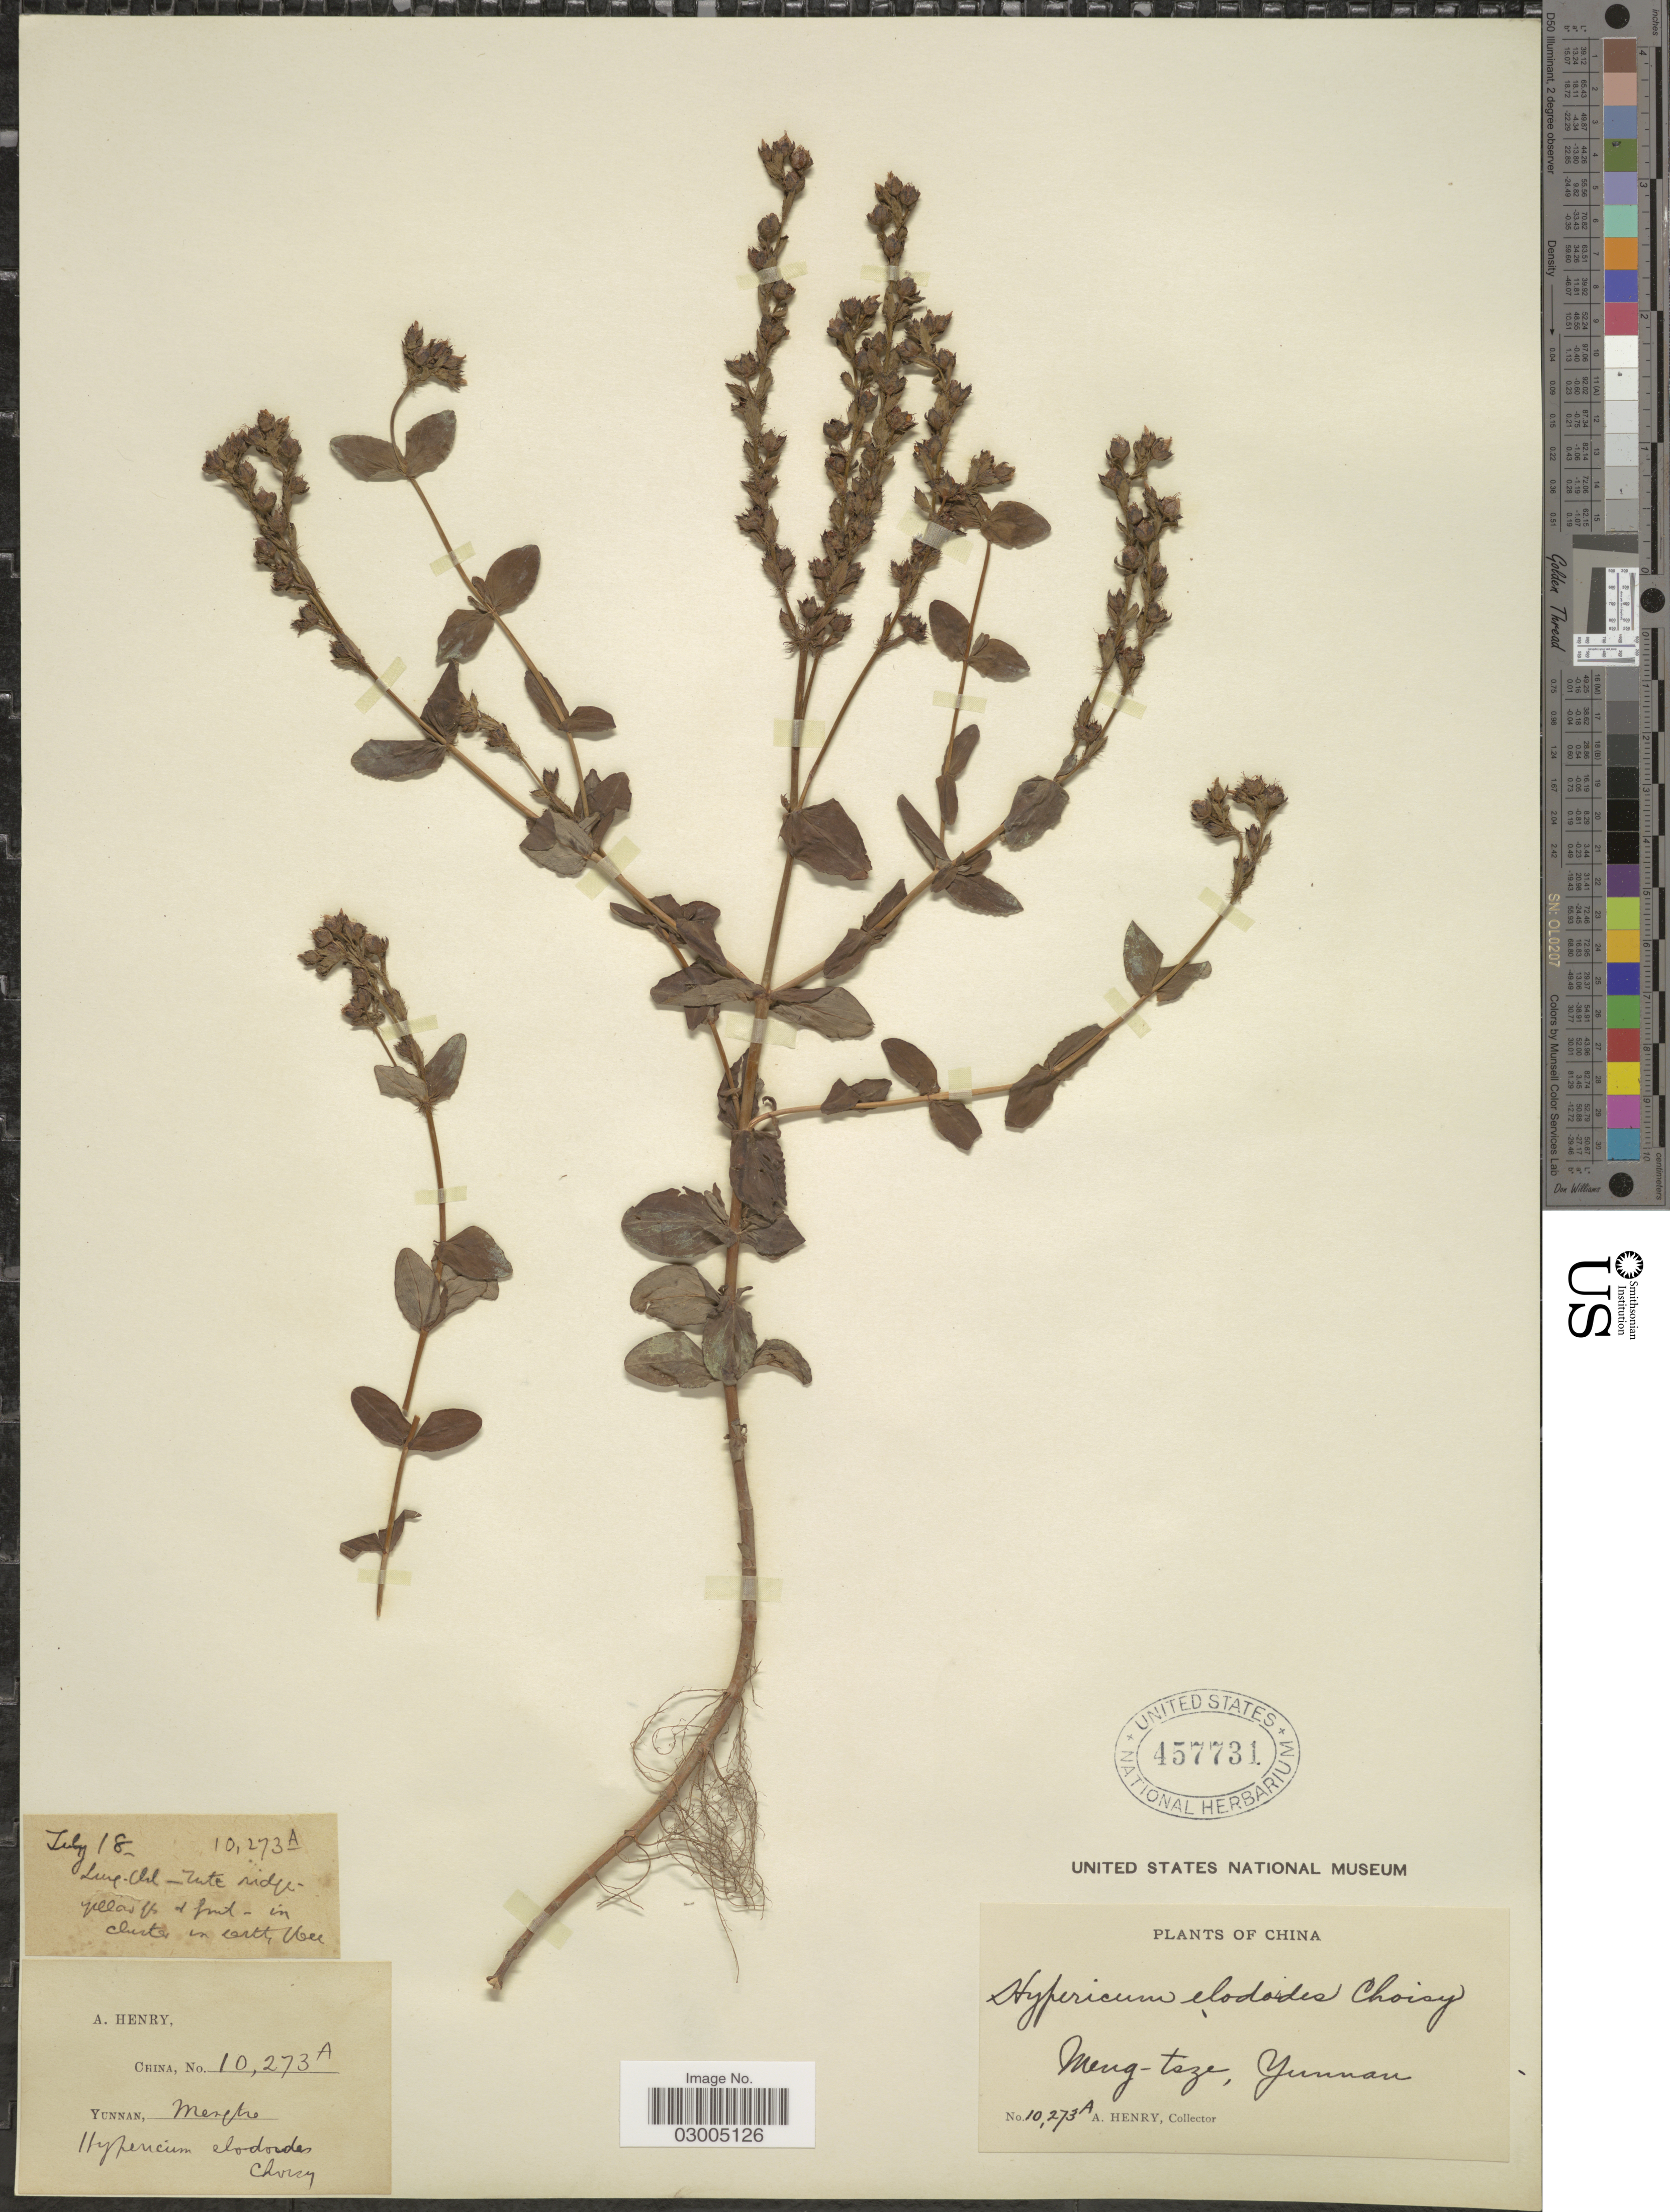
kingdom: Plantae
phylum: Tracheophyta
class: Magnoliopsida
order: Malpighiales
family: Hypericaceae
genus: Hypericum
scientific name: Hypericum elodeoides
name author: Choisy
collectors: A. Henry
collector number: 10273 A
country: China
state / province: Yunnan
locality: Meng-tsze.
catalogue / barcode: US 457731